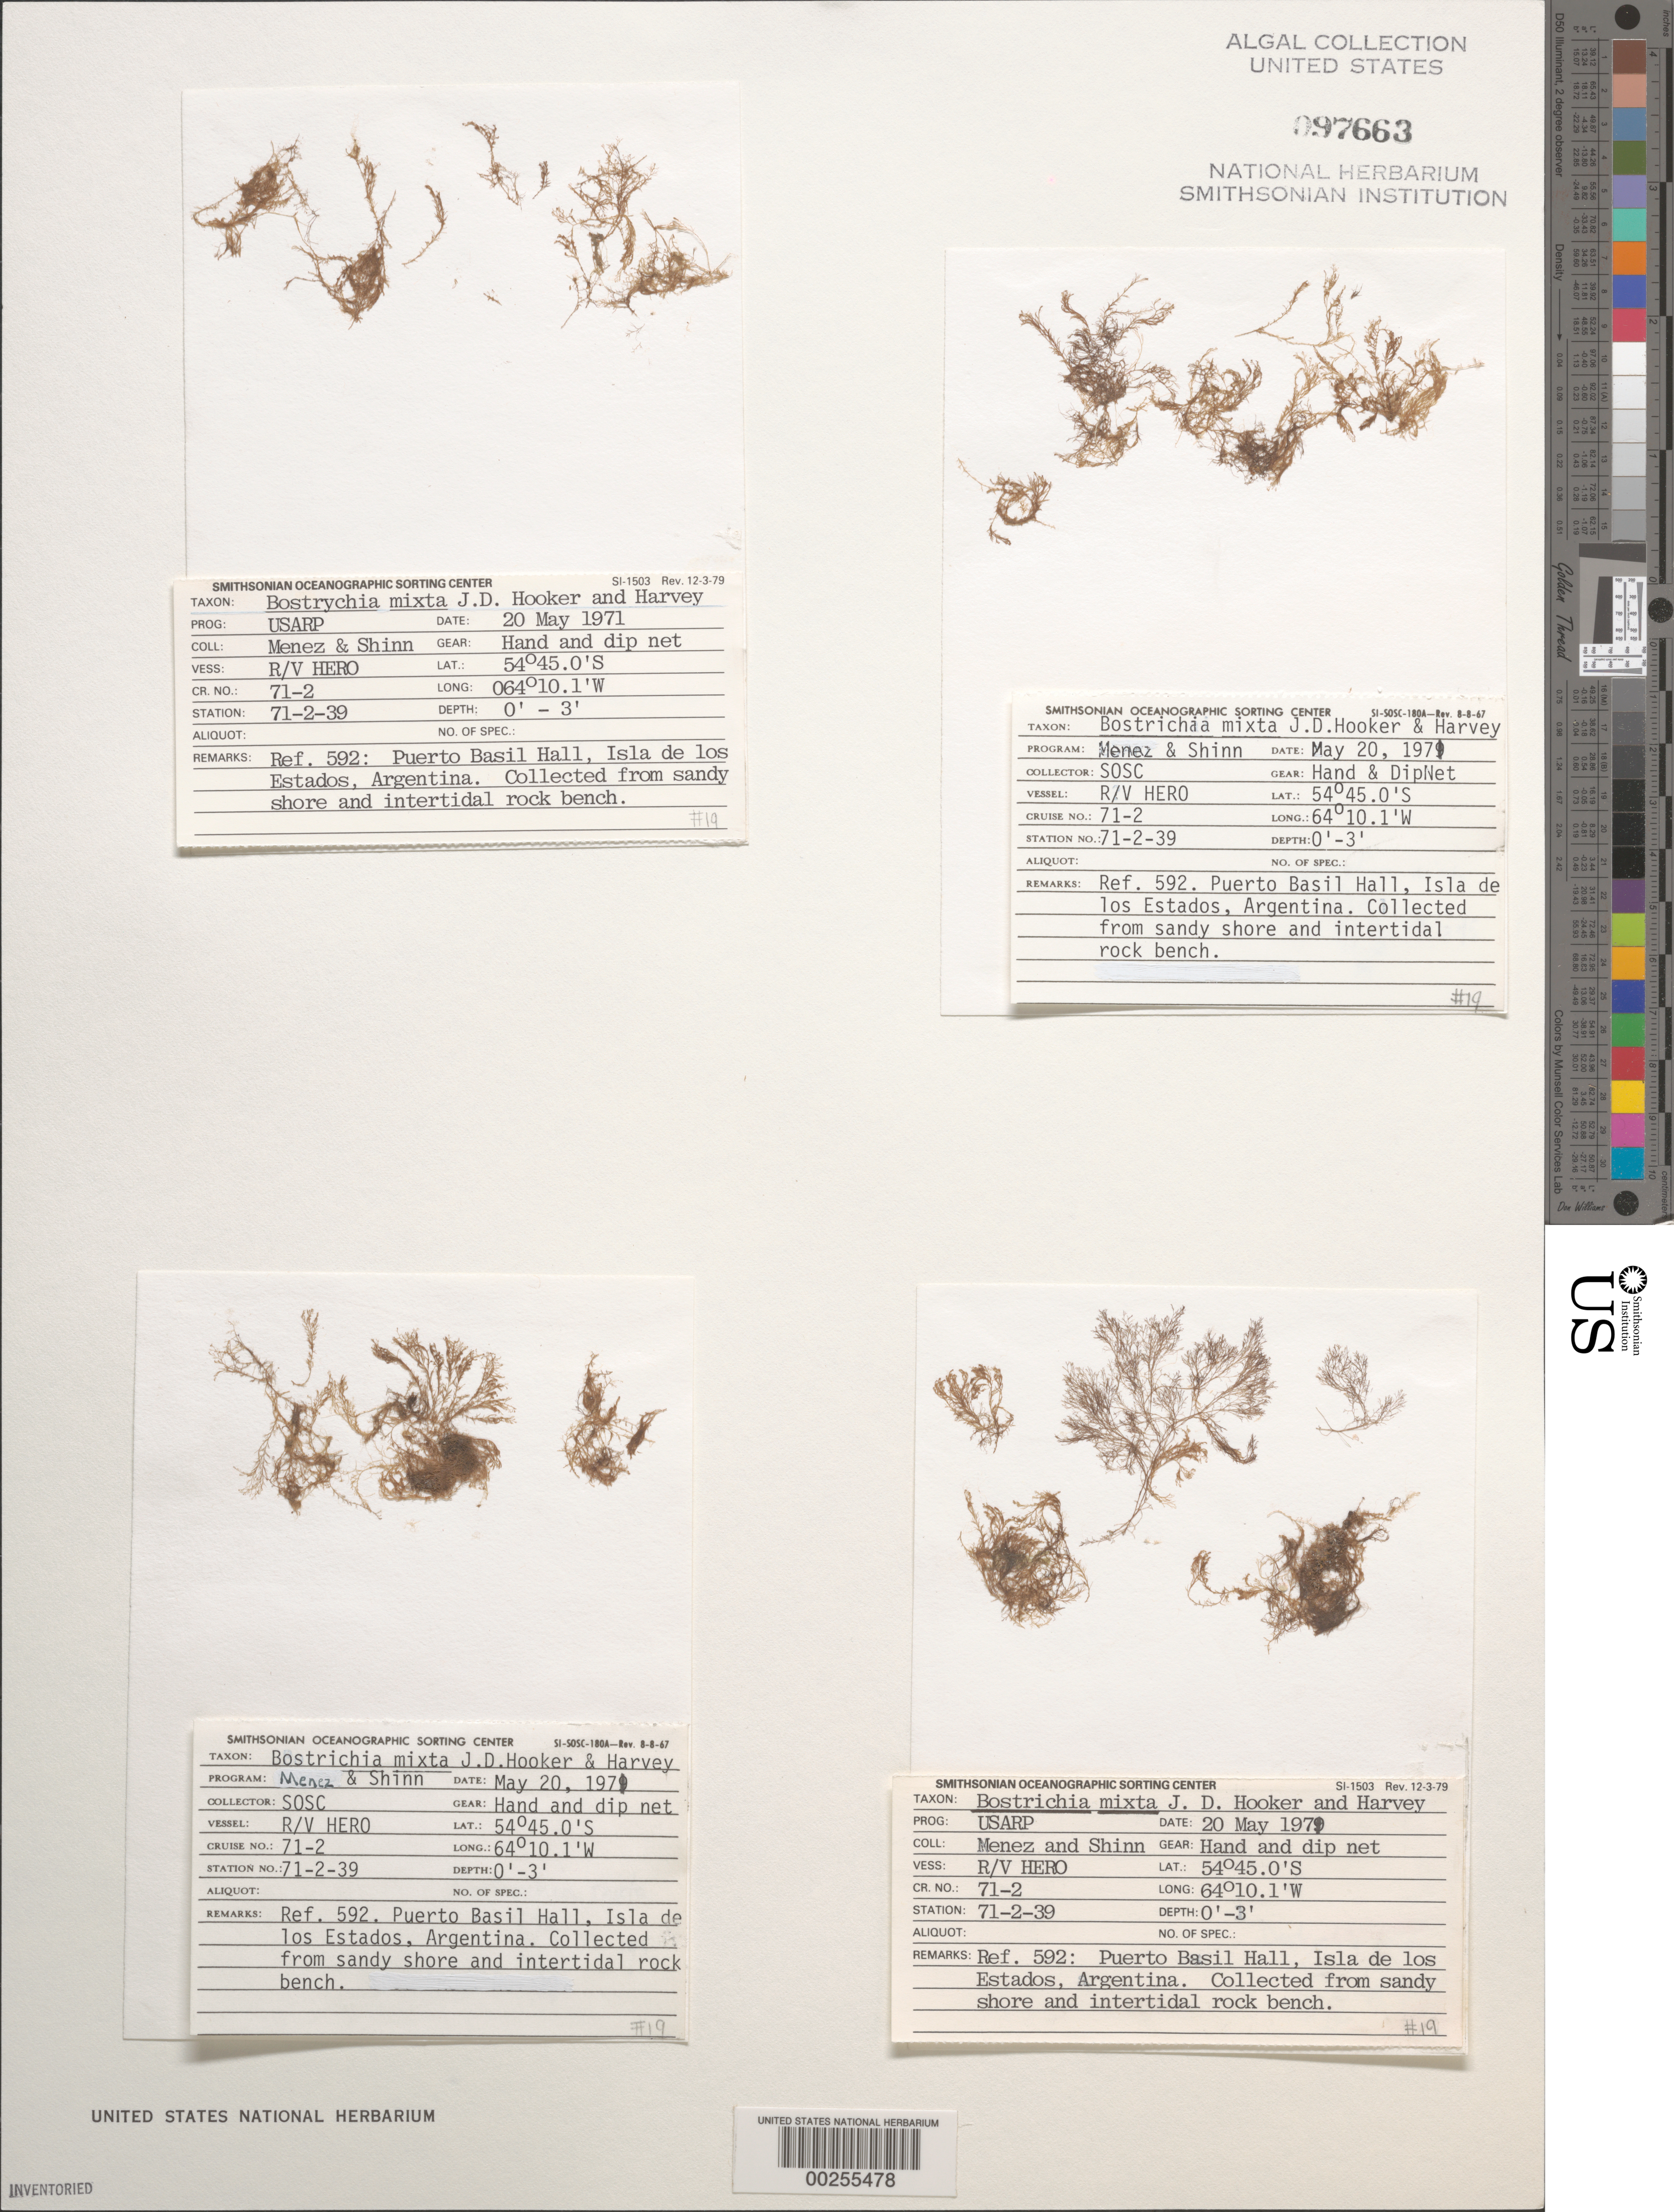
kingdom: Plantae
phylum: Rhodophyta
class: Florideophyceae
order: Ceramiales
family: Rhodomelaceae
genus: Bostrychia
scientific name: Bostrychia intricata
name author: (Bory) Mont.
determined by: Algae name updating Project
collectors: Meñez & -. Shinn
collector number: Station 71-2-39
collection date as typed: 20 May 1971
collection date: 1971-05-20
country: Argentina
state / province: Tierra del Fuego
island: Isla de los Estados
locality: Puerto Basil Hall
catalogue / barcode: US 97663